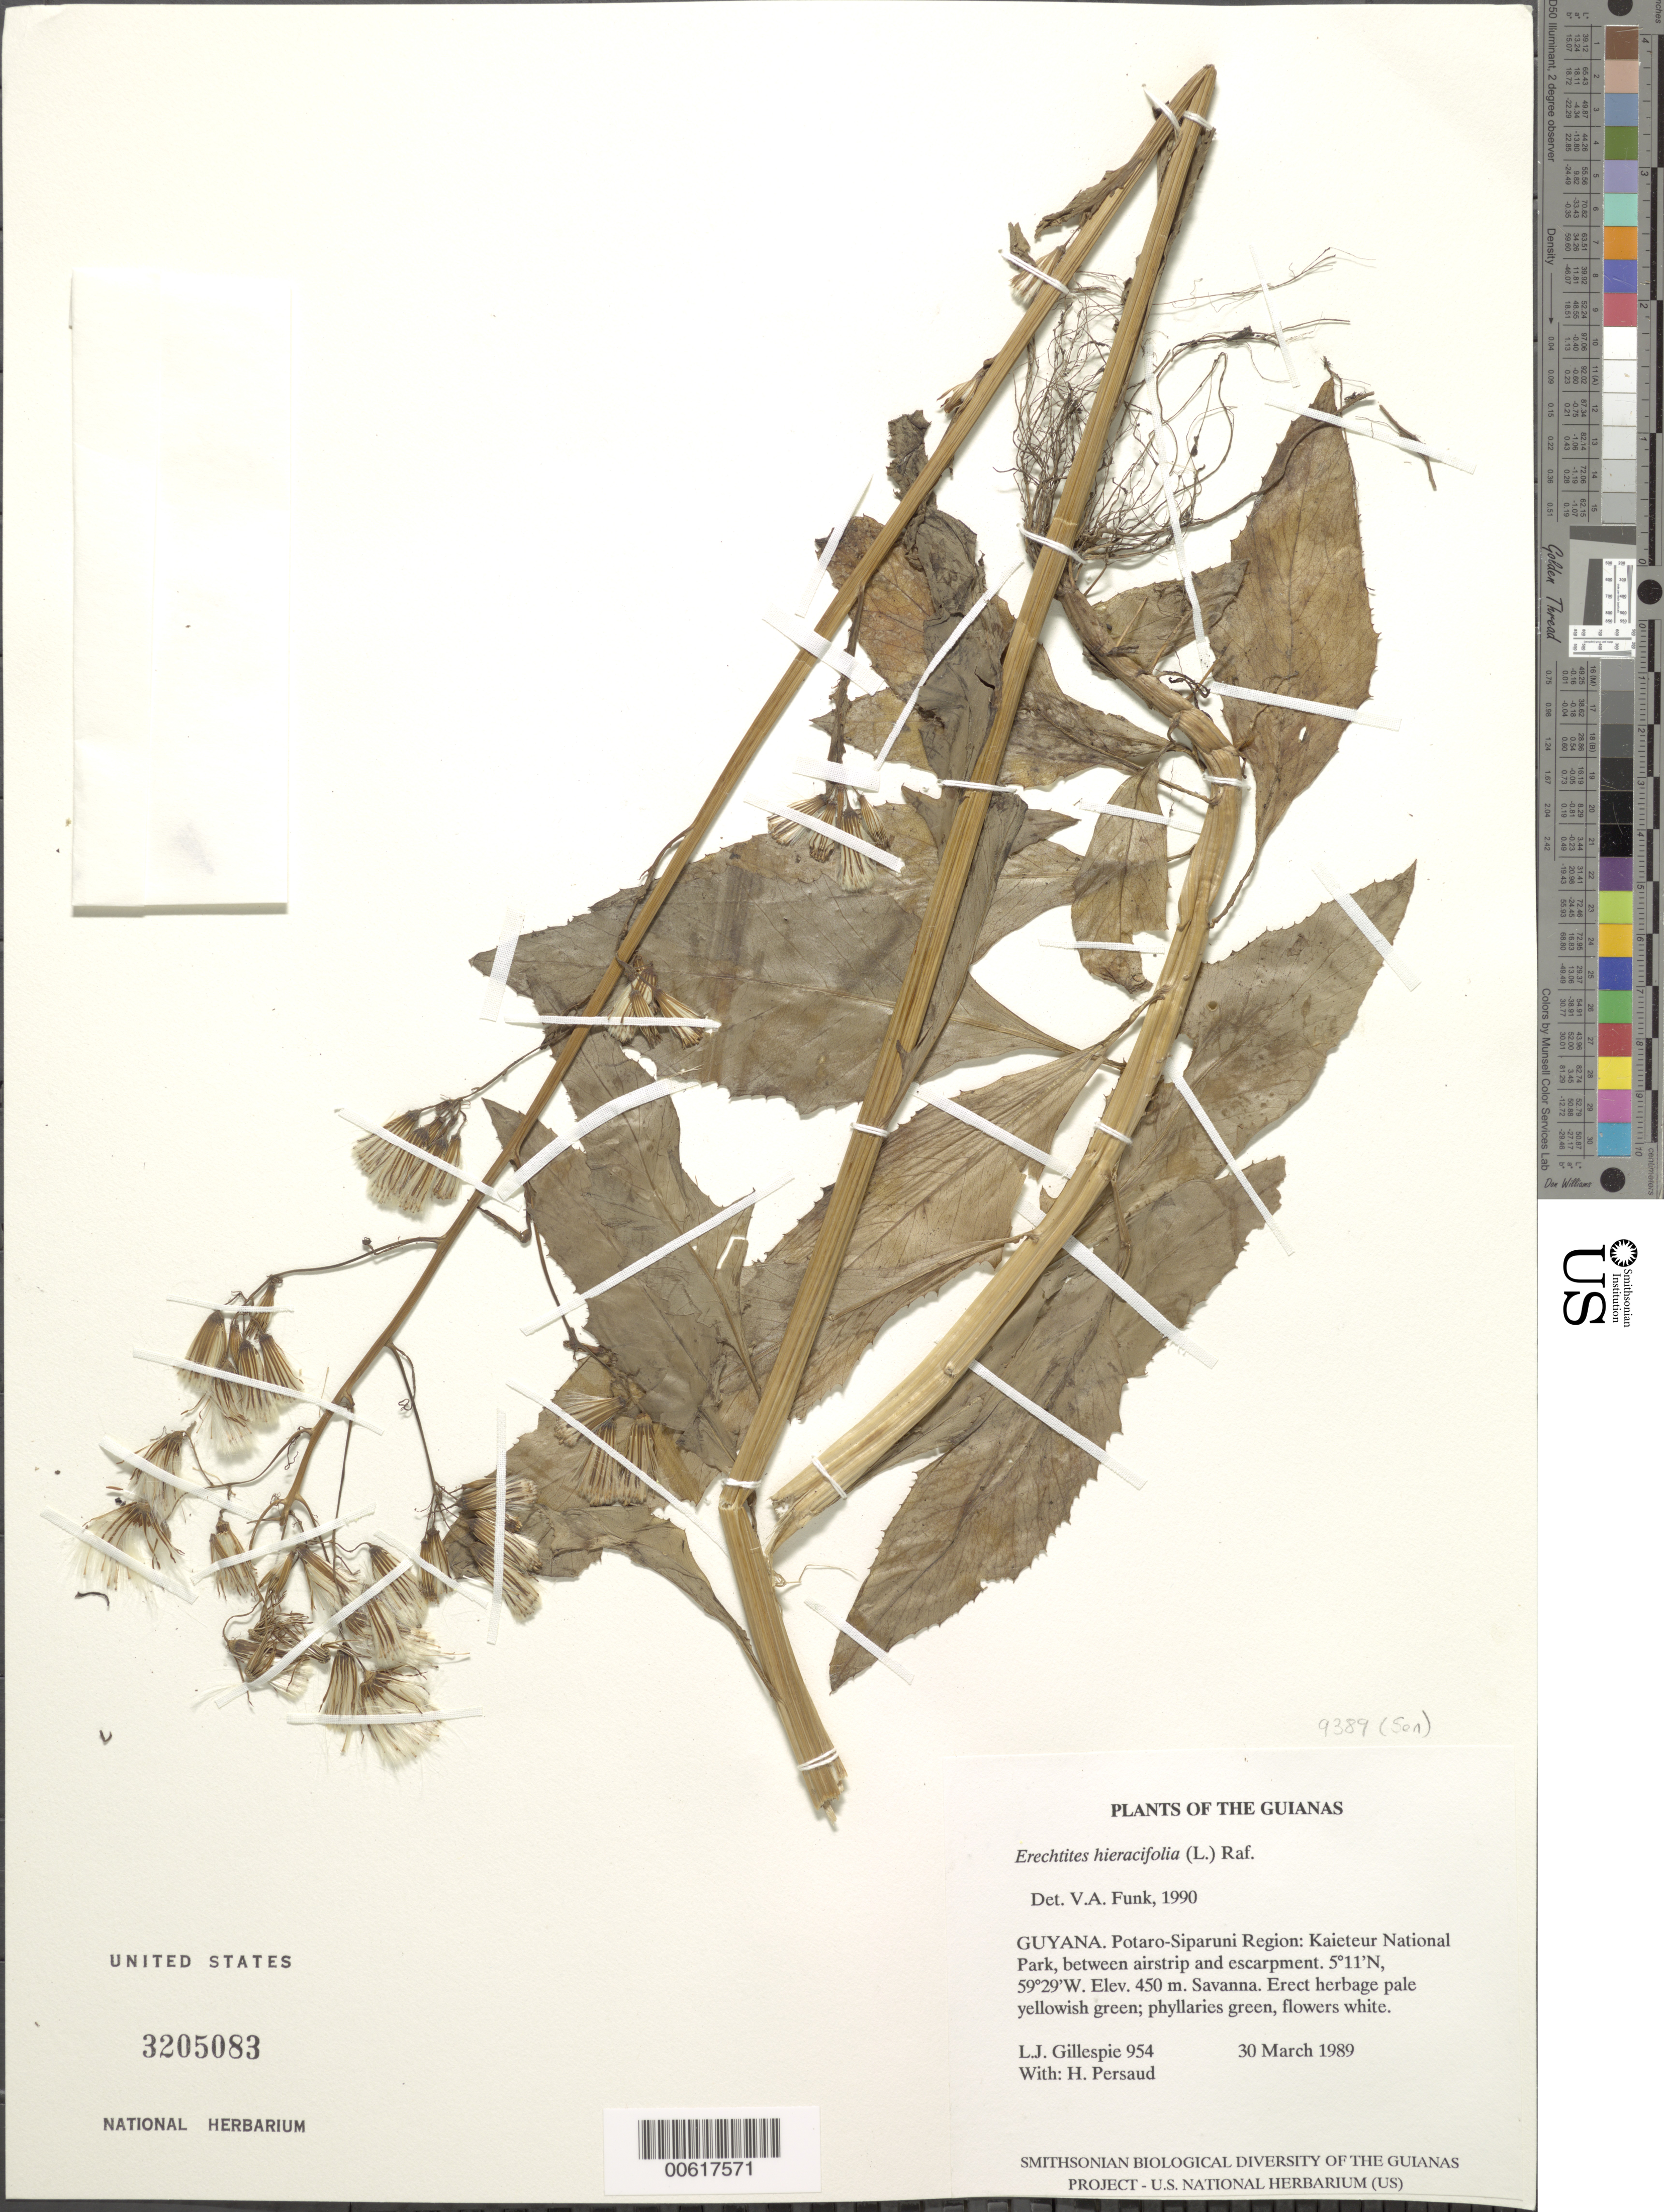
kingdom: Plantae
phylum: Tracheophyta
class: Magnoliopsida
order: Asterales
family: Asteraceae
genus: Erechtites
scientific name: Erechtites hieraciifolius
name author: (L.) Raf. ex DC.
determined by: Funk, Vicki A., (BOT), Smithsonian Institution - National Museum of Natural History (UNITED STATES)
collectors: L. J. Gillespie & H. Persaud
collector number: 954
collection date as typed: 30 March 1989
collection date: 1989-03-30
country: Guyana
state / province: Potaro-Siparuni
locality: Kaieteur National Park, between airstrip and escarpment. ENE of airstrip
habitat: Savanna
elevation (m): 450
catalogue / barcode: US 3205083